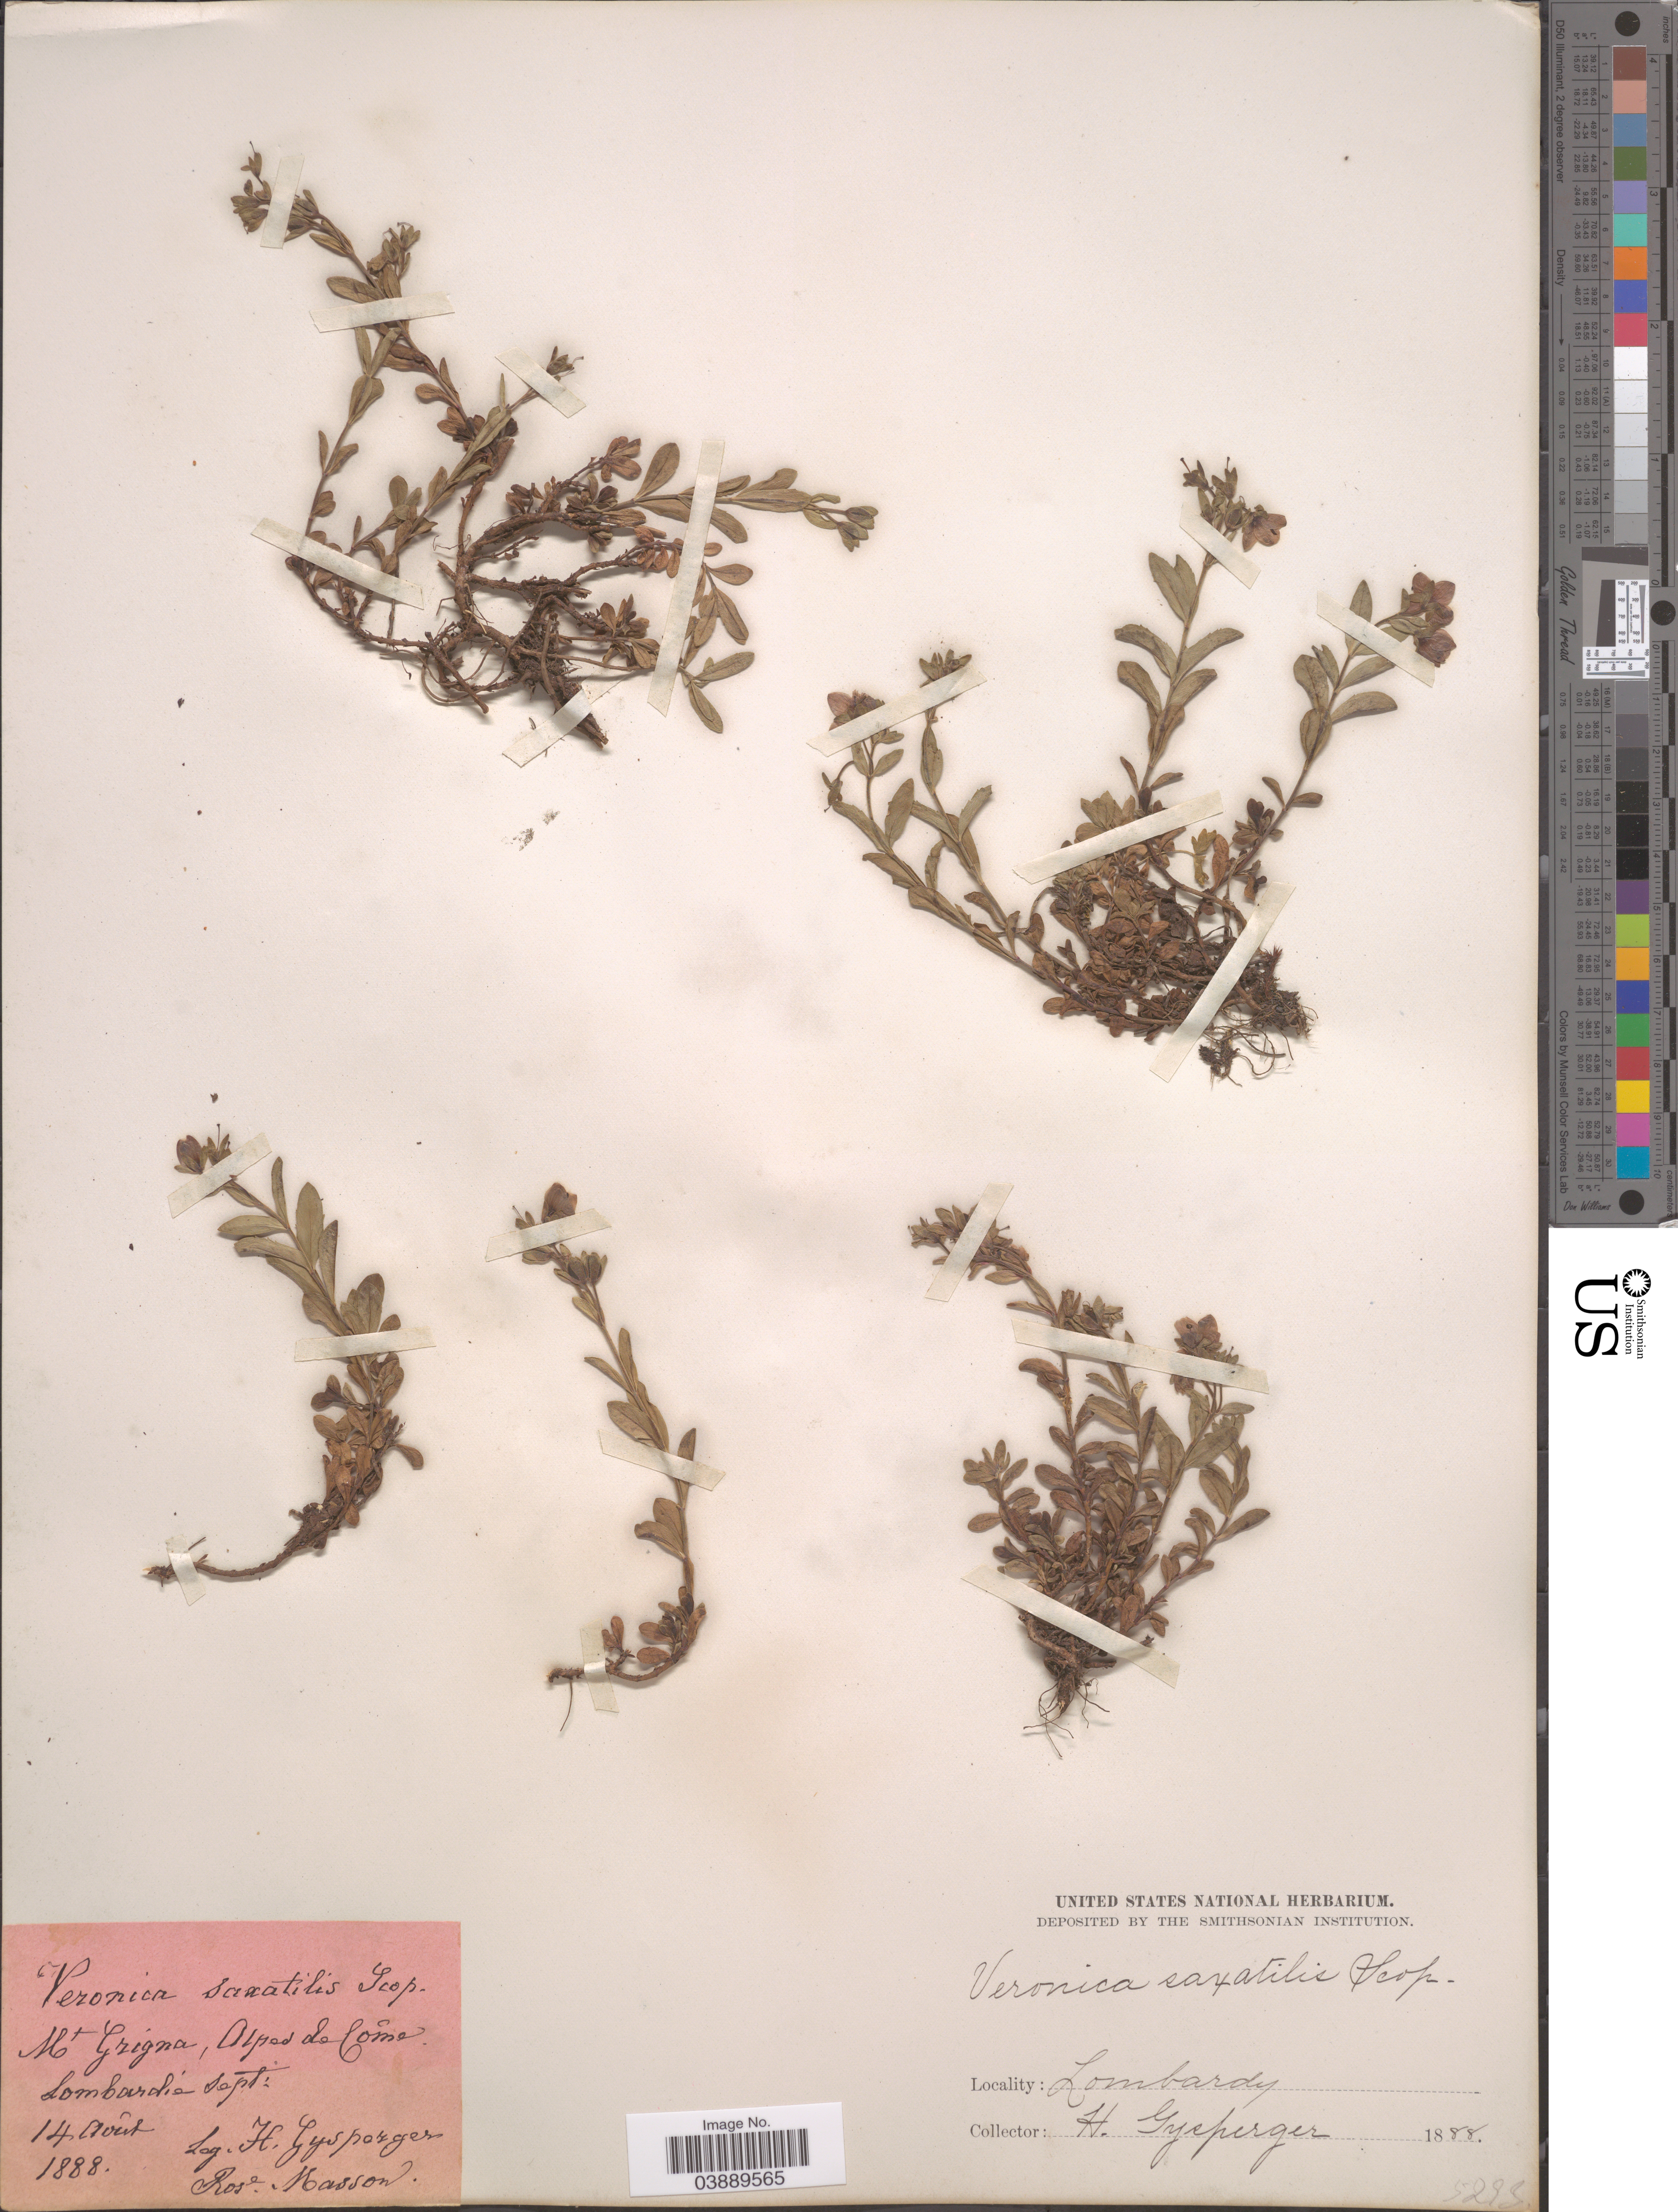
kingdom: Plantae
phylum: Tracheophyta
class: Magnoliopsida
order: Lamiales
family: Plantaginaceae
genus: Veronica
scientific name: Veronica saxatilis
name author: Scop.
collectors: H. Gysperger & R. Masson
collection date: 1888-08-14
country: Italy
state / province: Lombardy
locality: Mt Grigna, Alped de Come. Lombardia sept.